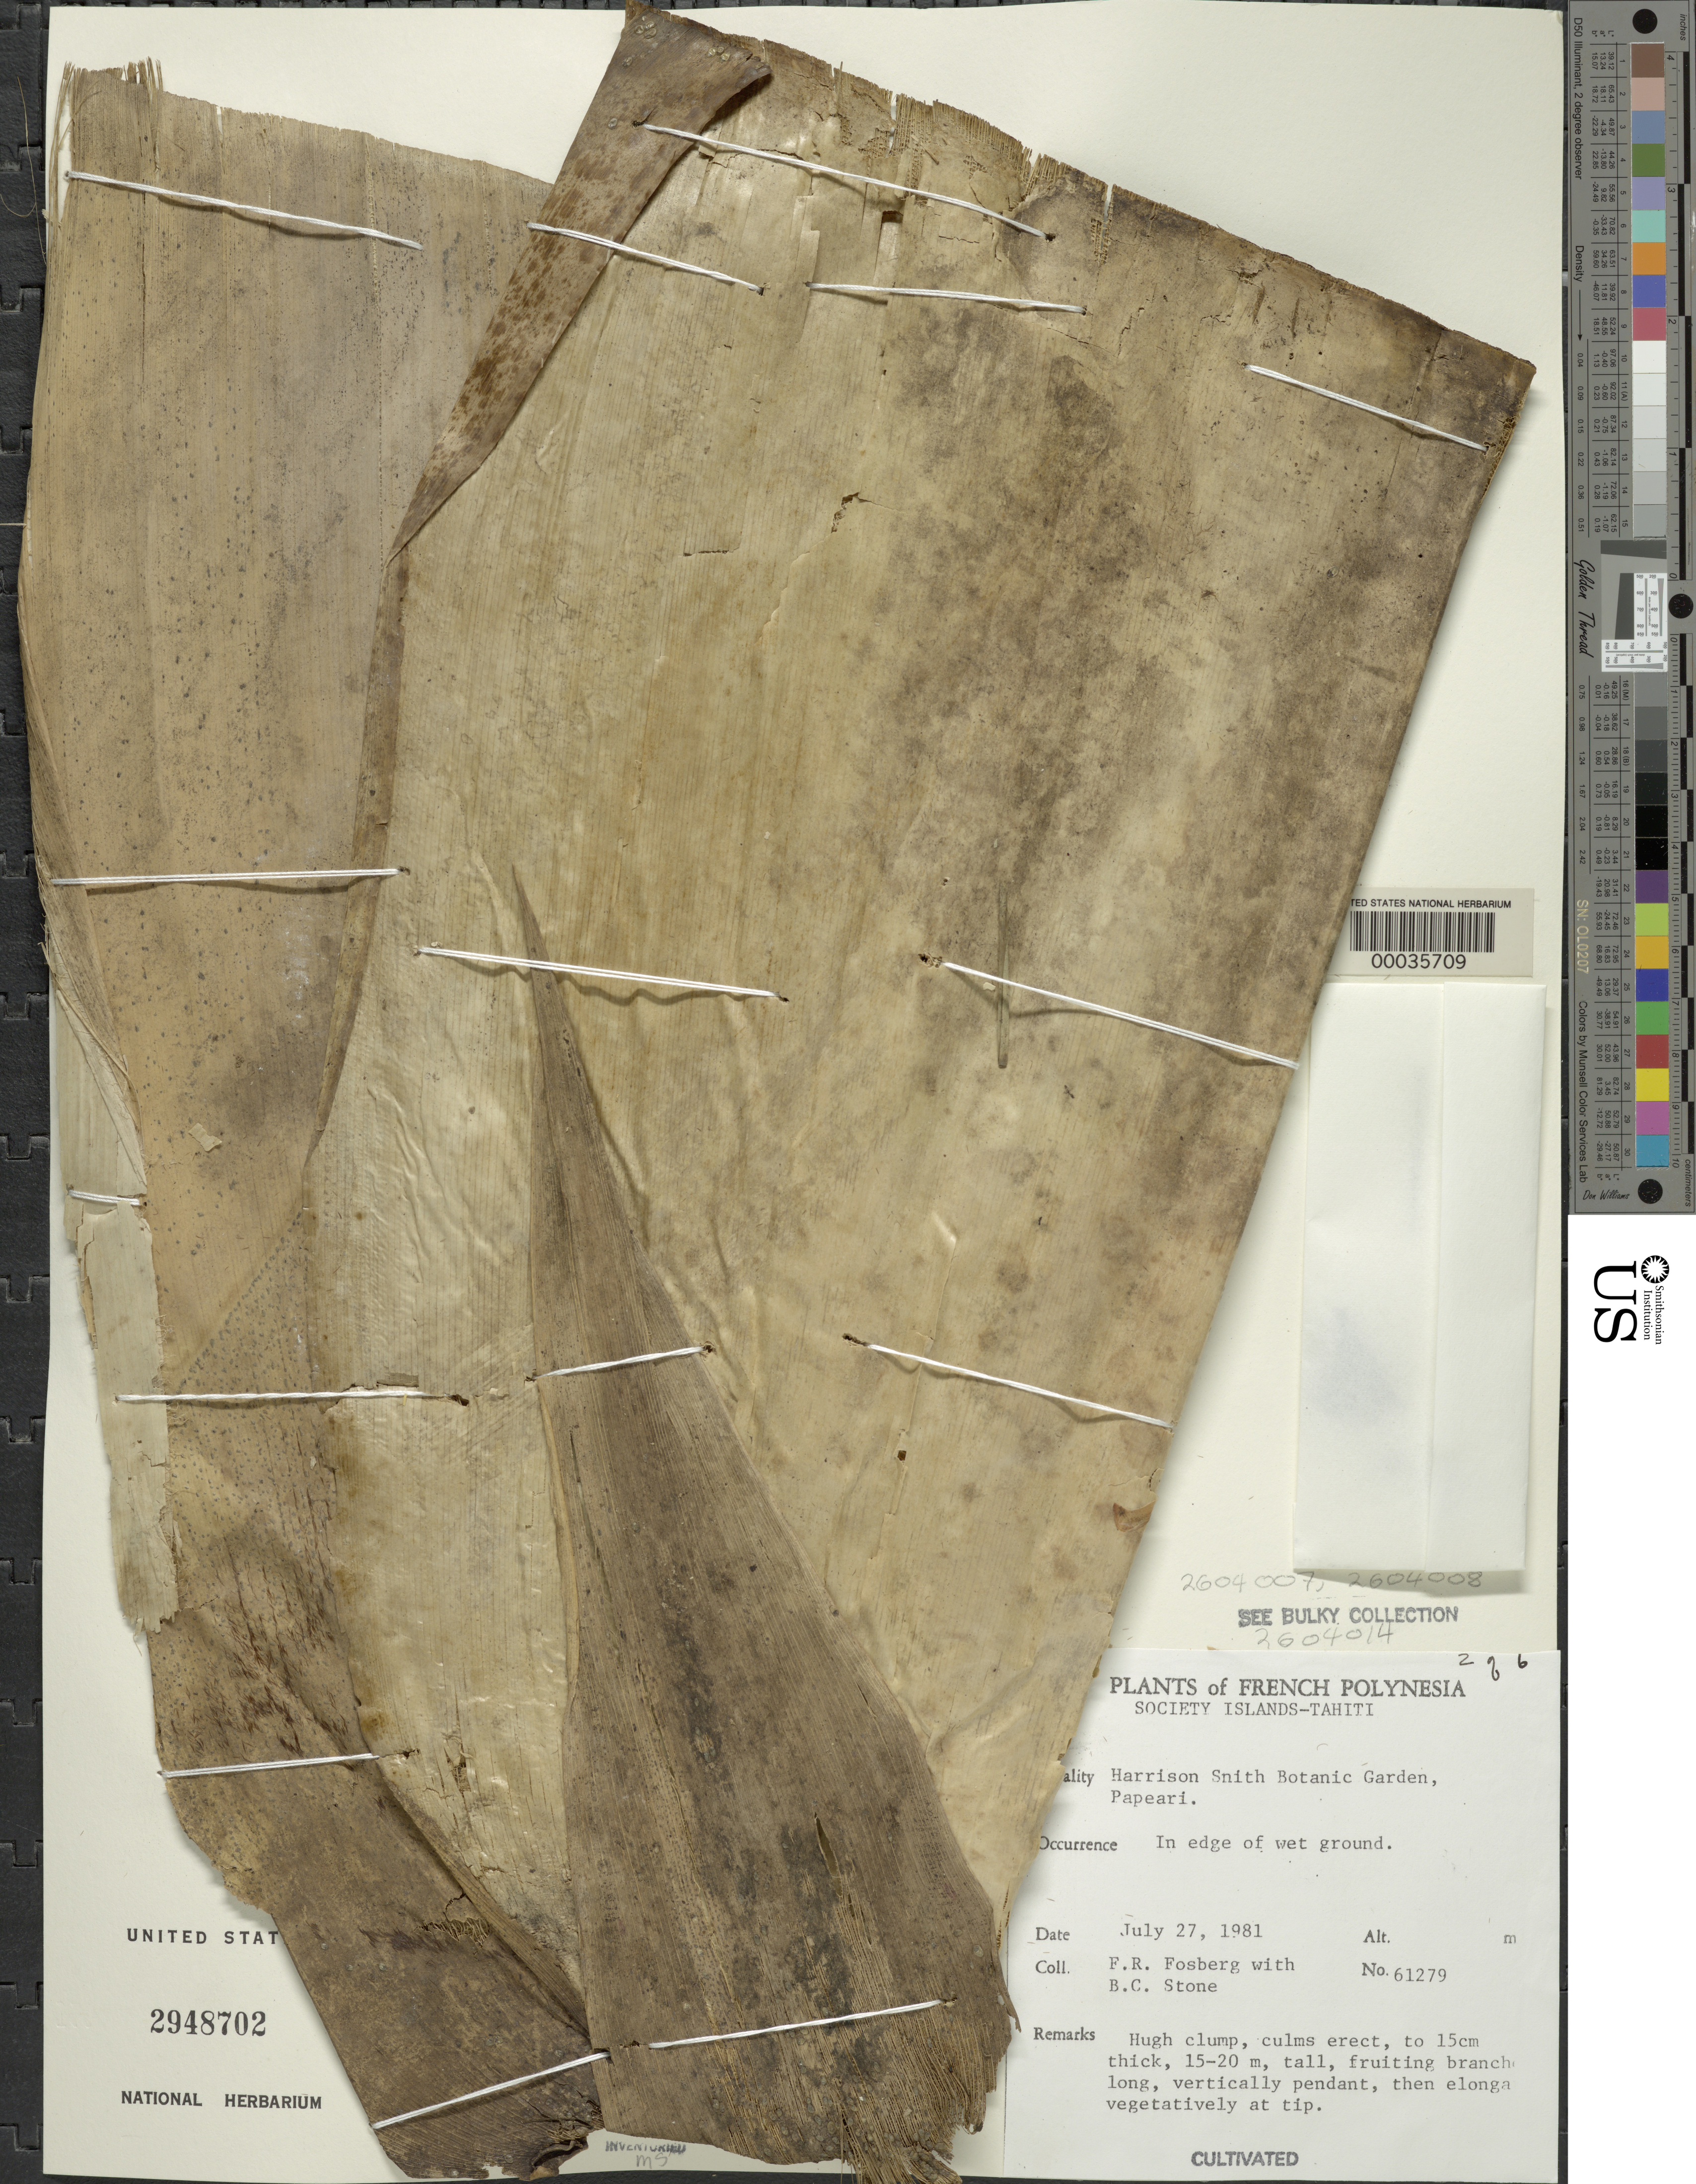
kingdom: Plantae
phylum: Tracheophyta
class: Liliopsida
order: Poales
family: Poaceae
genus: Dendrocalamus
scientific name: Dendrocalamus sp.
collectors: F. R. Fosberg & B. C. Stone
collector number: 61279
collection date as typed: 27 Jul 1981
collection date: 1981-07-27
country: French Polynesia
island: Tahiti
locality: Harrison smith botanical gardens - papeari [Society Is.]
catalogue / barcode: US 2948702